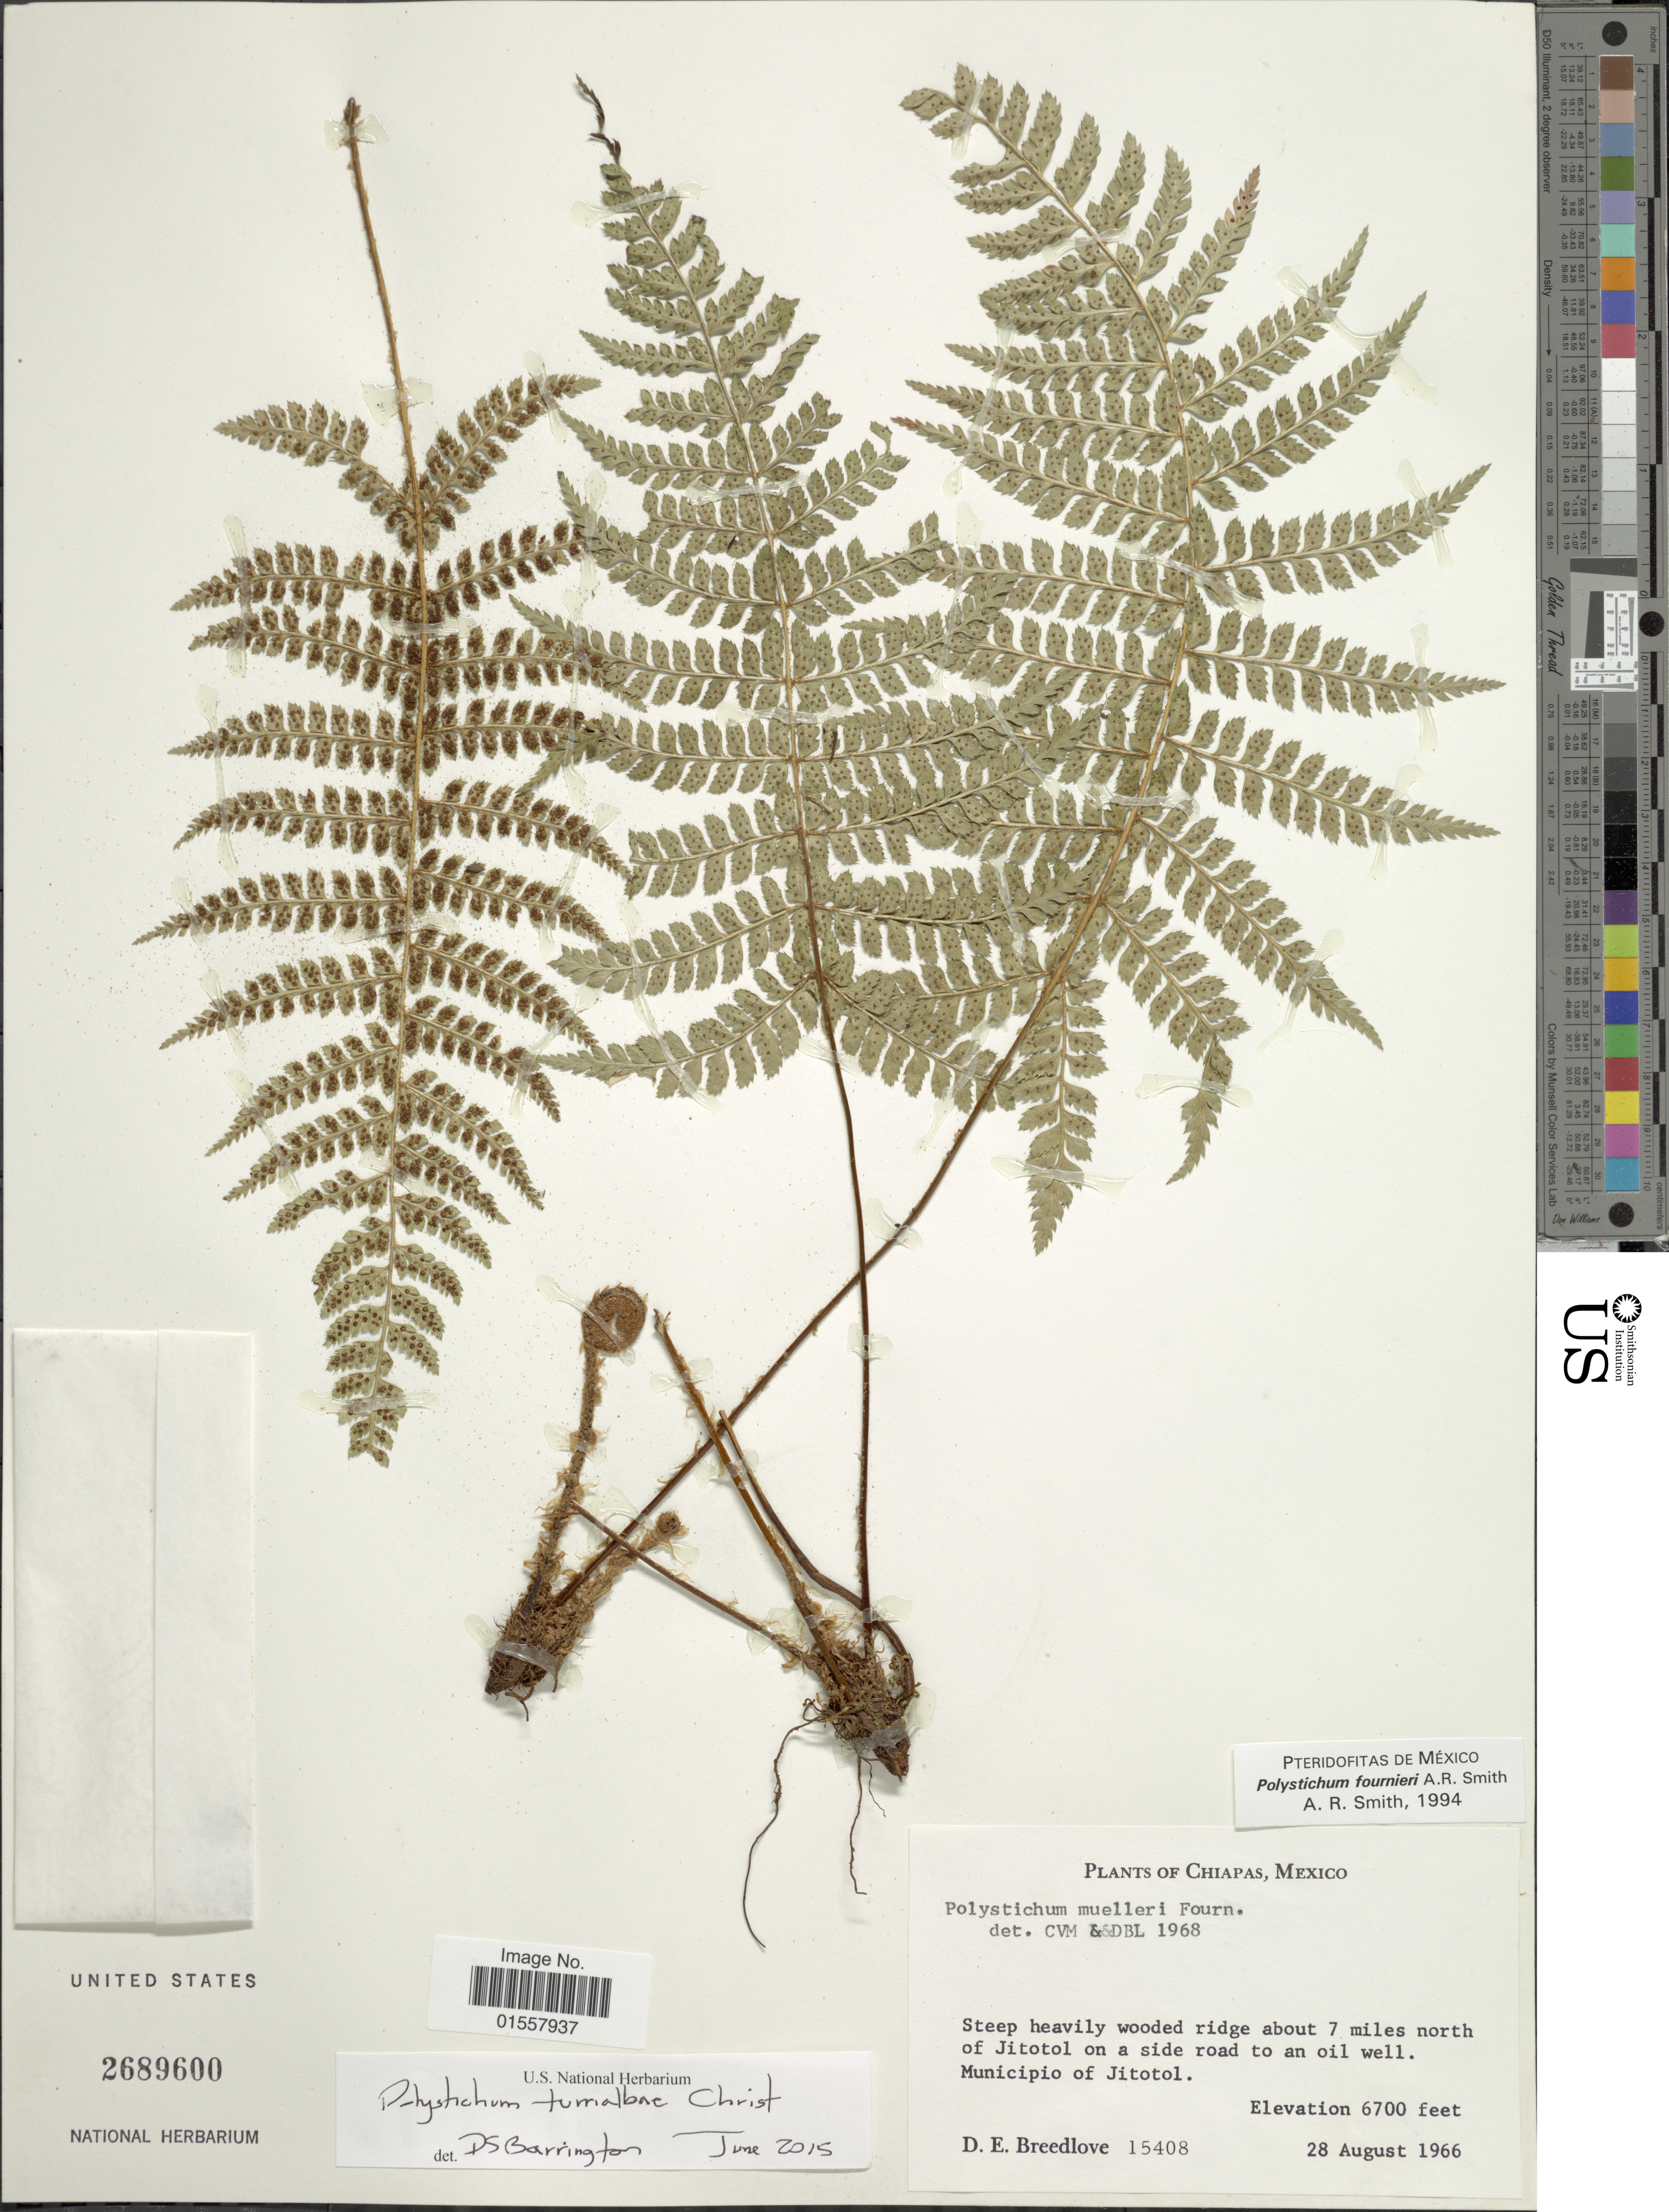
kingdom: Plantae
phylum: Tracheophyta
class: Polypodiopsida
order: Polypodiales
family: Dryopteridaceae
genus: Polystichum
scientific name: Polystichum turrialbae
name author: Christ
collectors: D. E. Breedlove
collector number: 15408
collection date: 1966-08-28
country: Mexico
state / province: Chiapas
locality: Steep heavily wooded ridge about 7 miles north of Jitotol on a side road to an oil well, Municipio of Jitotol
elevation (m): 2042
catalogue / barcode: US 2689600